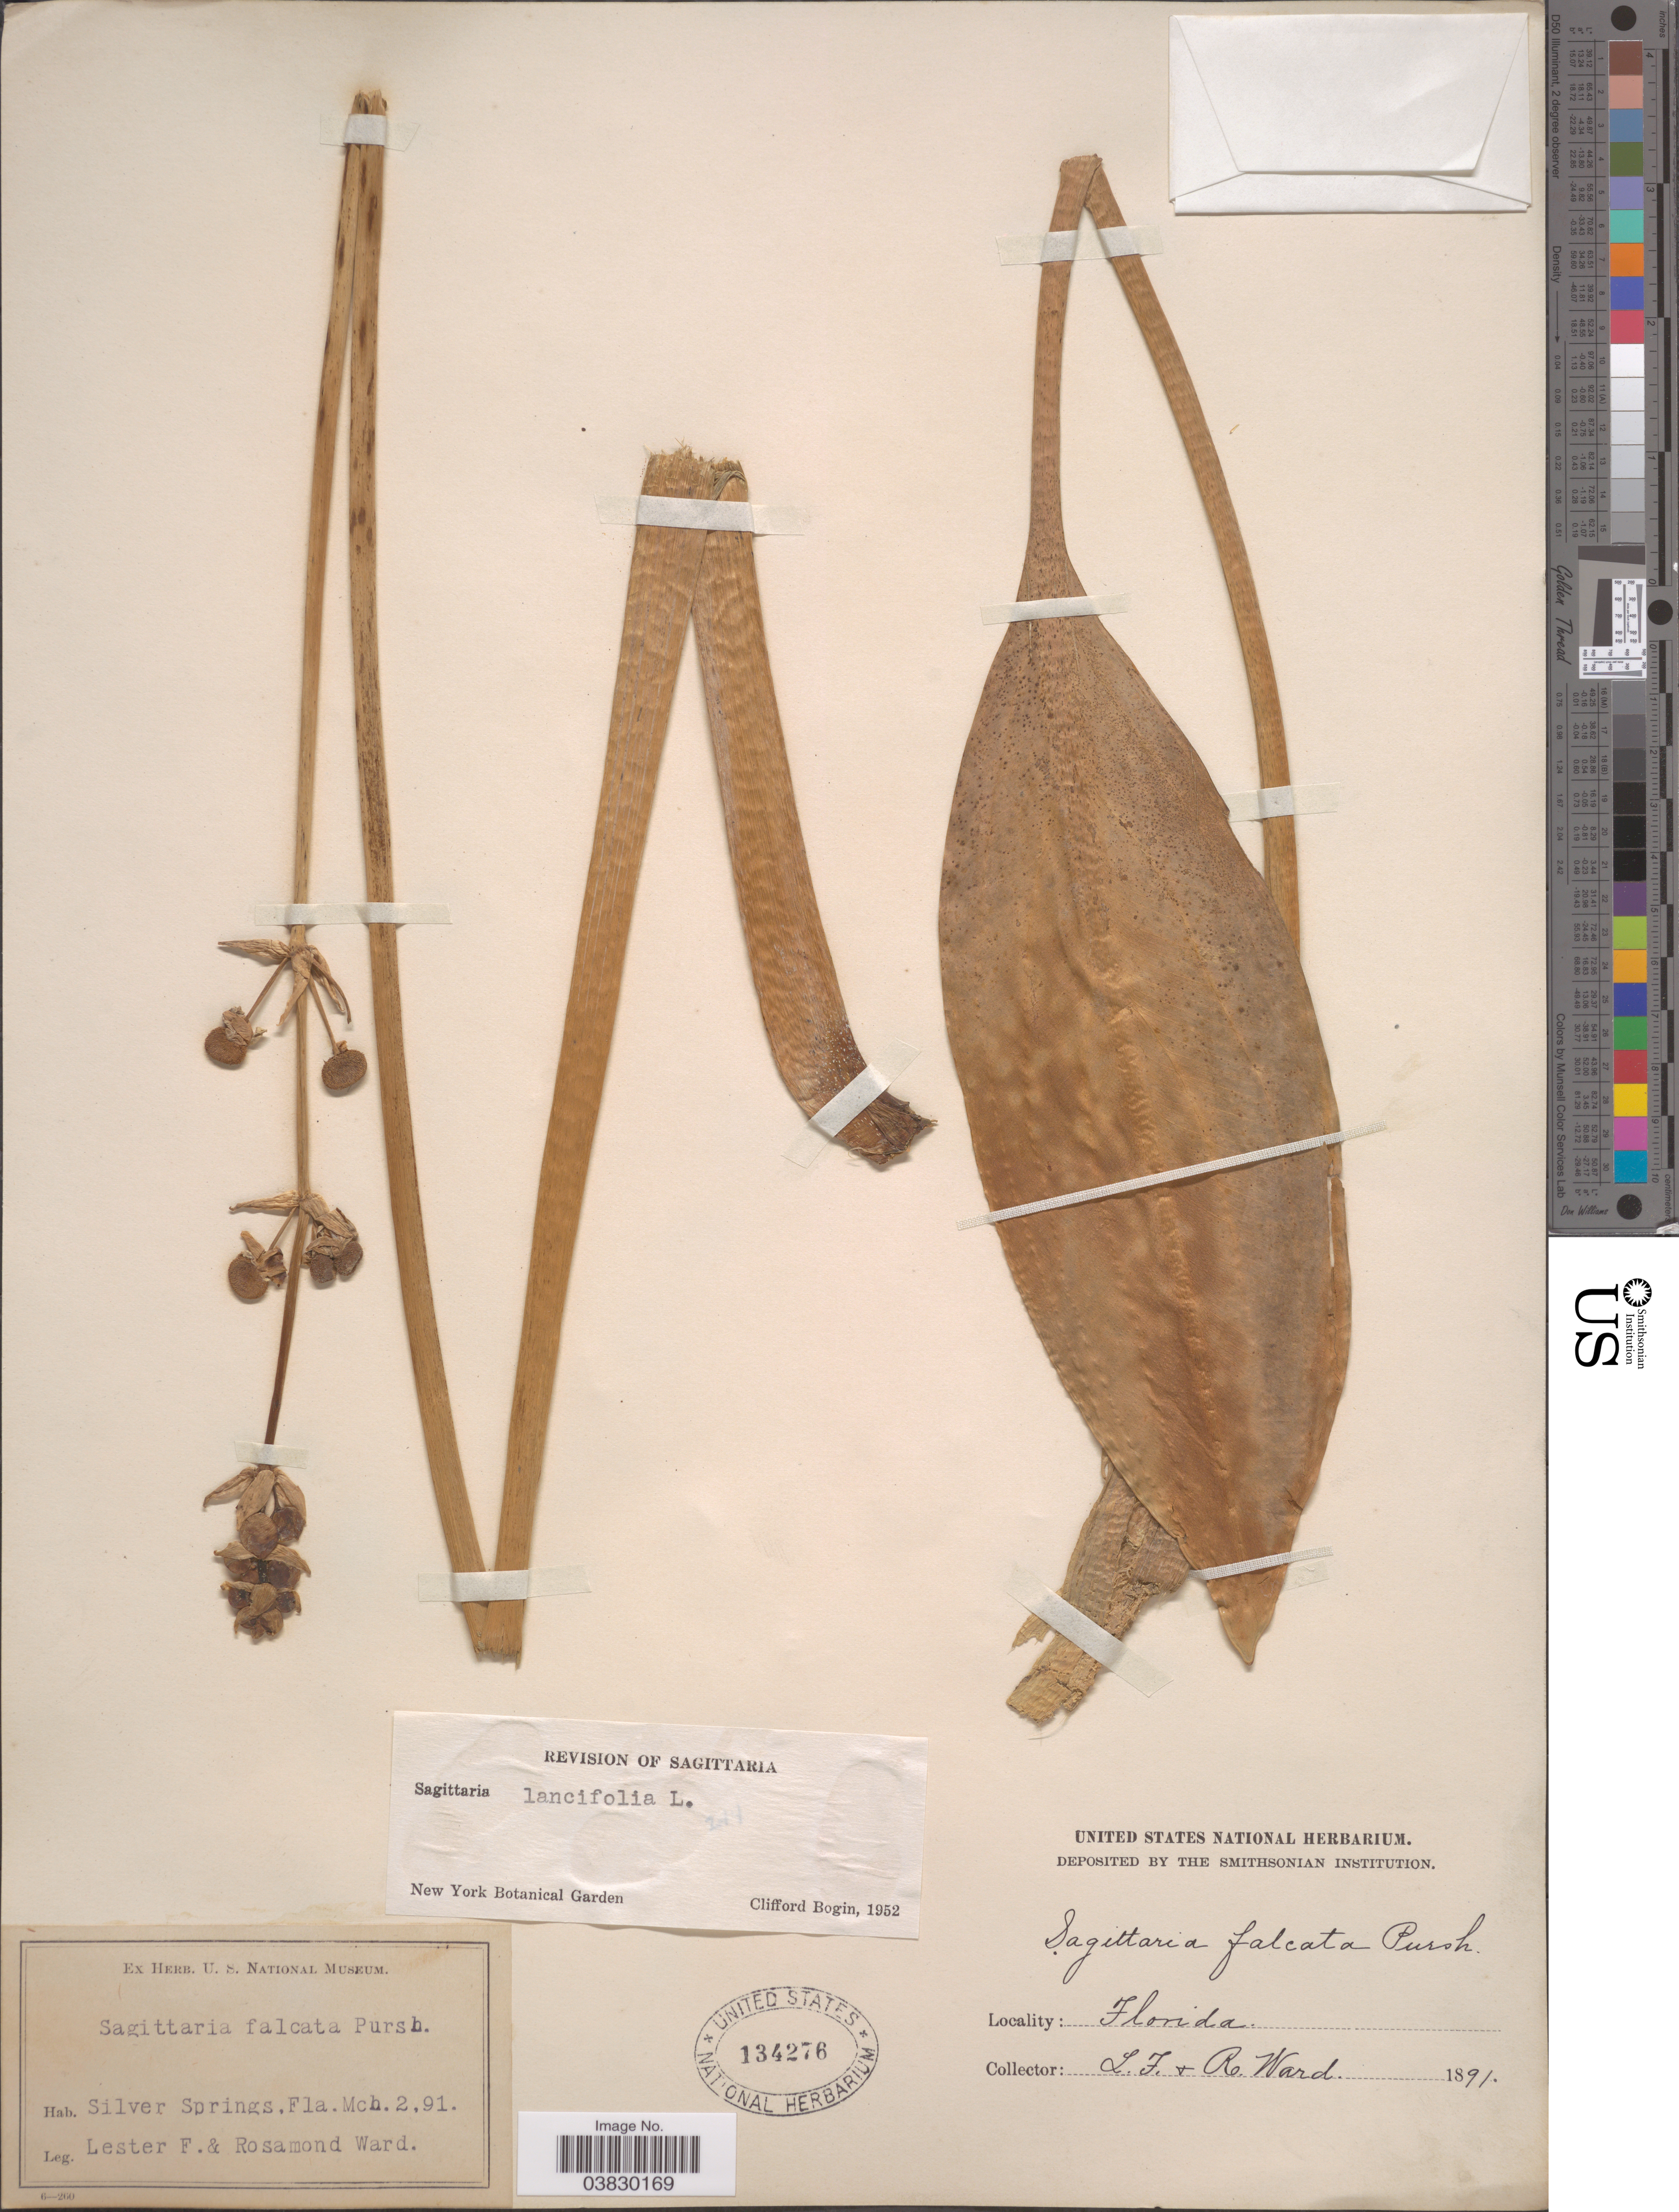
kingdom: Plantae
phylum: Tracheophyta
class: Liliopsida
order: Alismatales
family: Alismataceae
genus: Sagittaria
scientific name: Sagittaria lancifolia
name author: L.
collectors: L. F. Ward & R. Ward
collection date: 1891-03-02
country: United States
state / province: Florida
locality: Silver Springs.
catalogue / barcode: US 134276